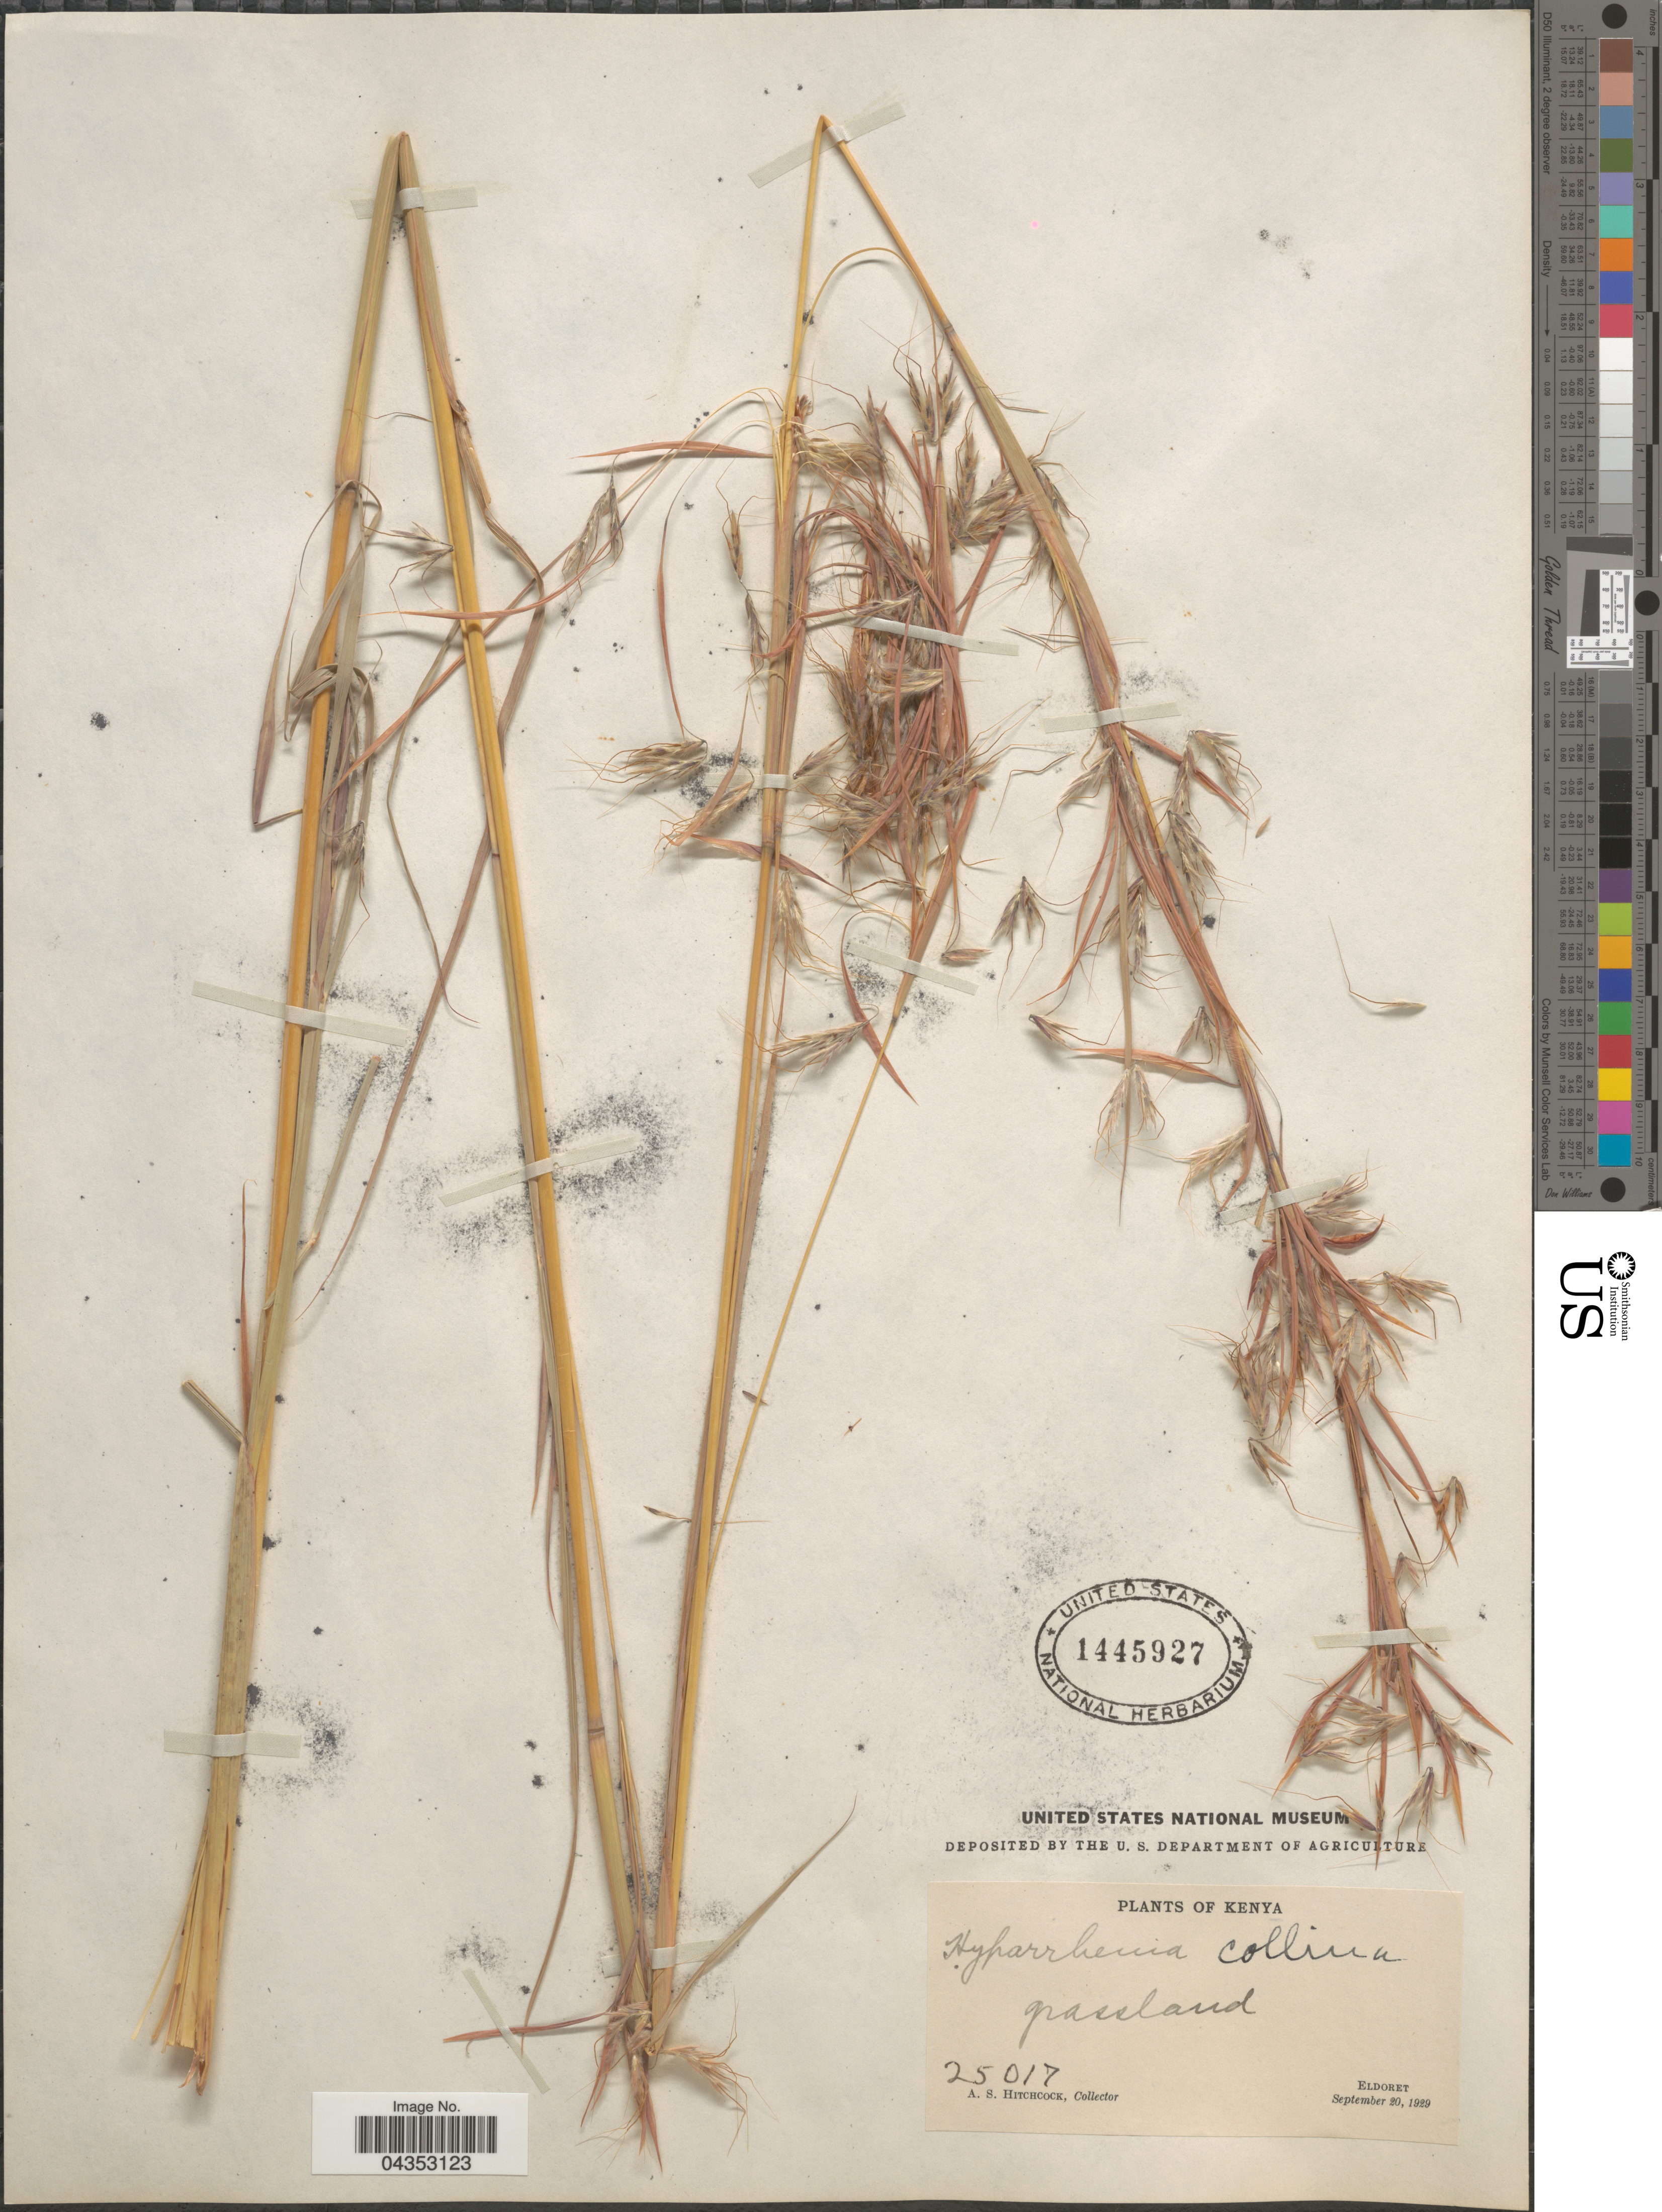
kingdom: Plantae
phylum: Tracheophyta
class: Liliopsida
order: Poales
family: Poaceae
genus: Hyparrhenia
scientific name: Hyparrhenia collina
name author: (Pilg.) Stapf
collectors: A. S. Hitchcock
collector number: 25017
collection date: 1929-09-20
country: Kenya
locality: Grassland. Eldoret.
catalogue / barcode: US 1445927